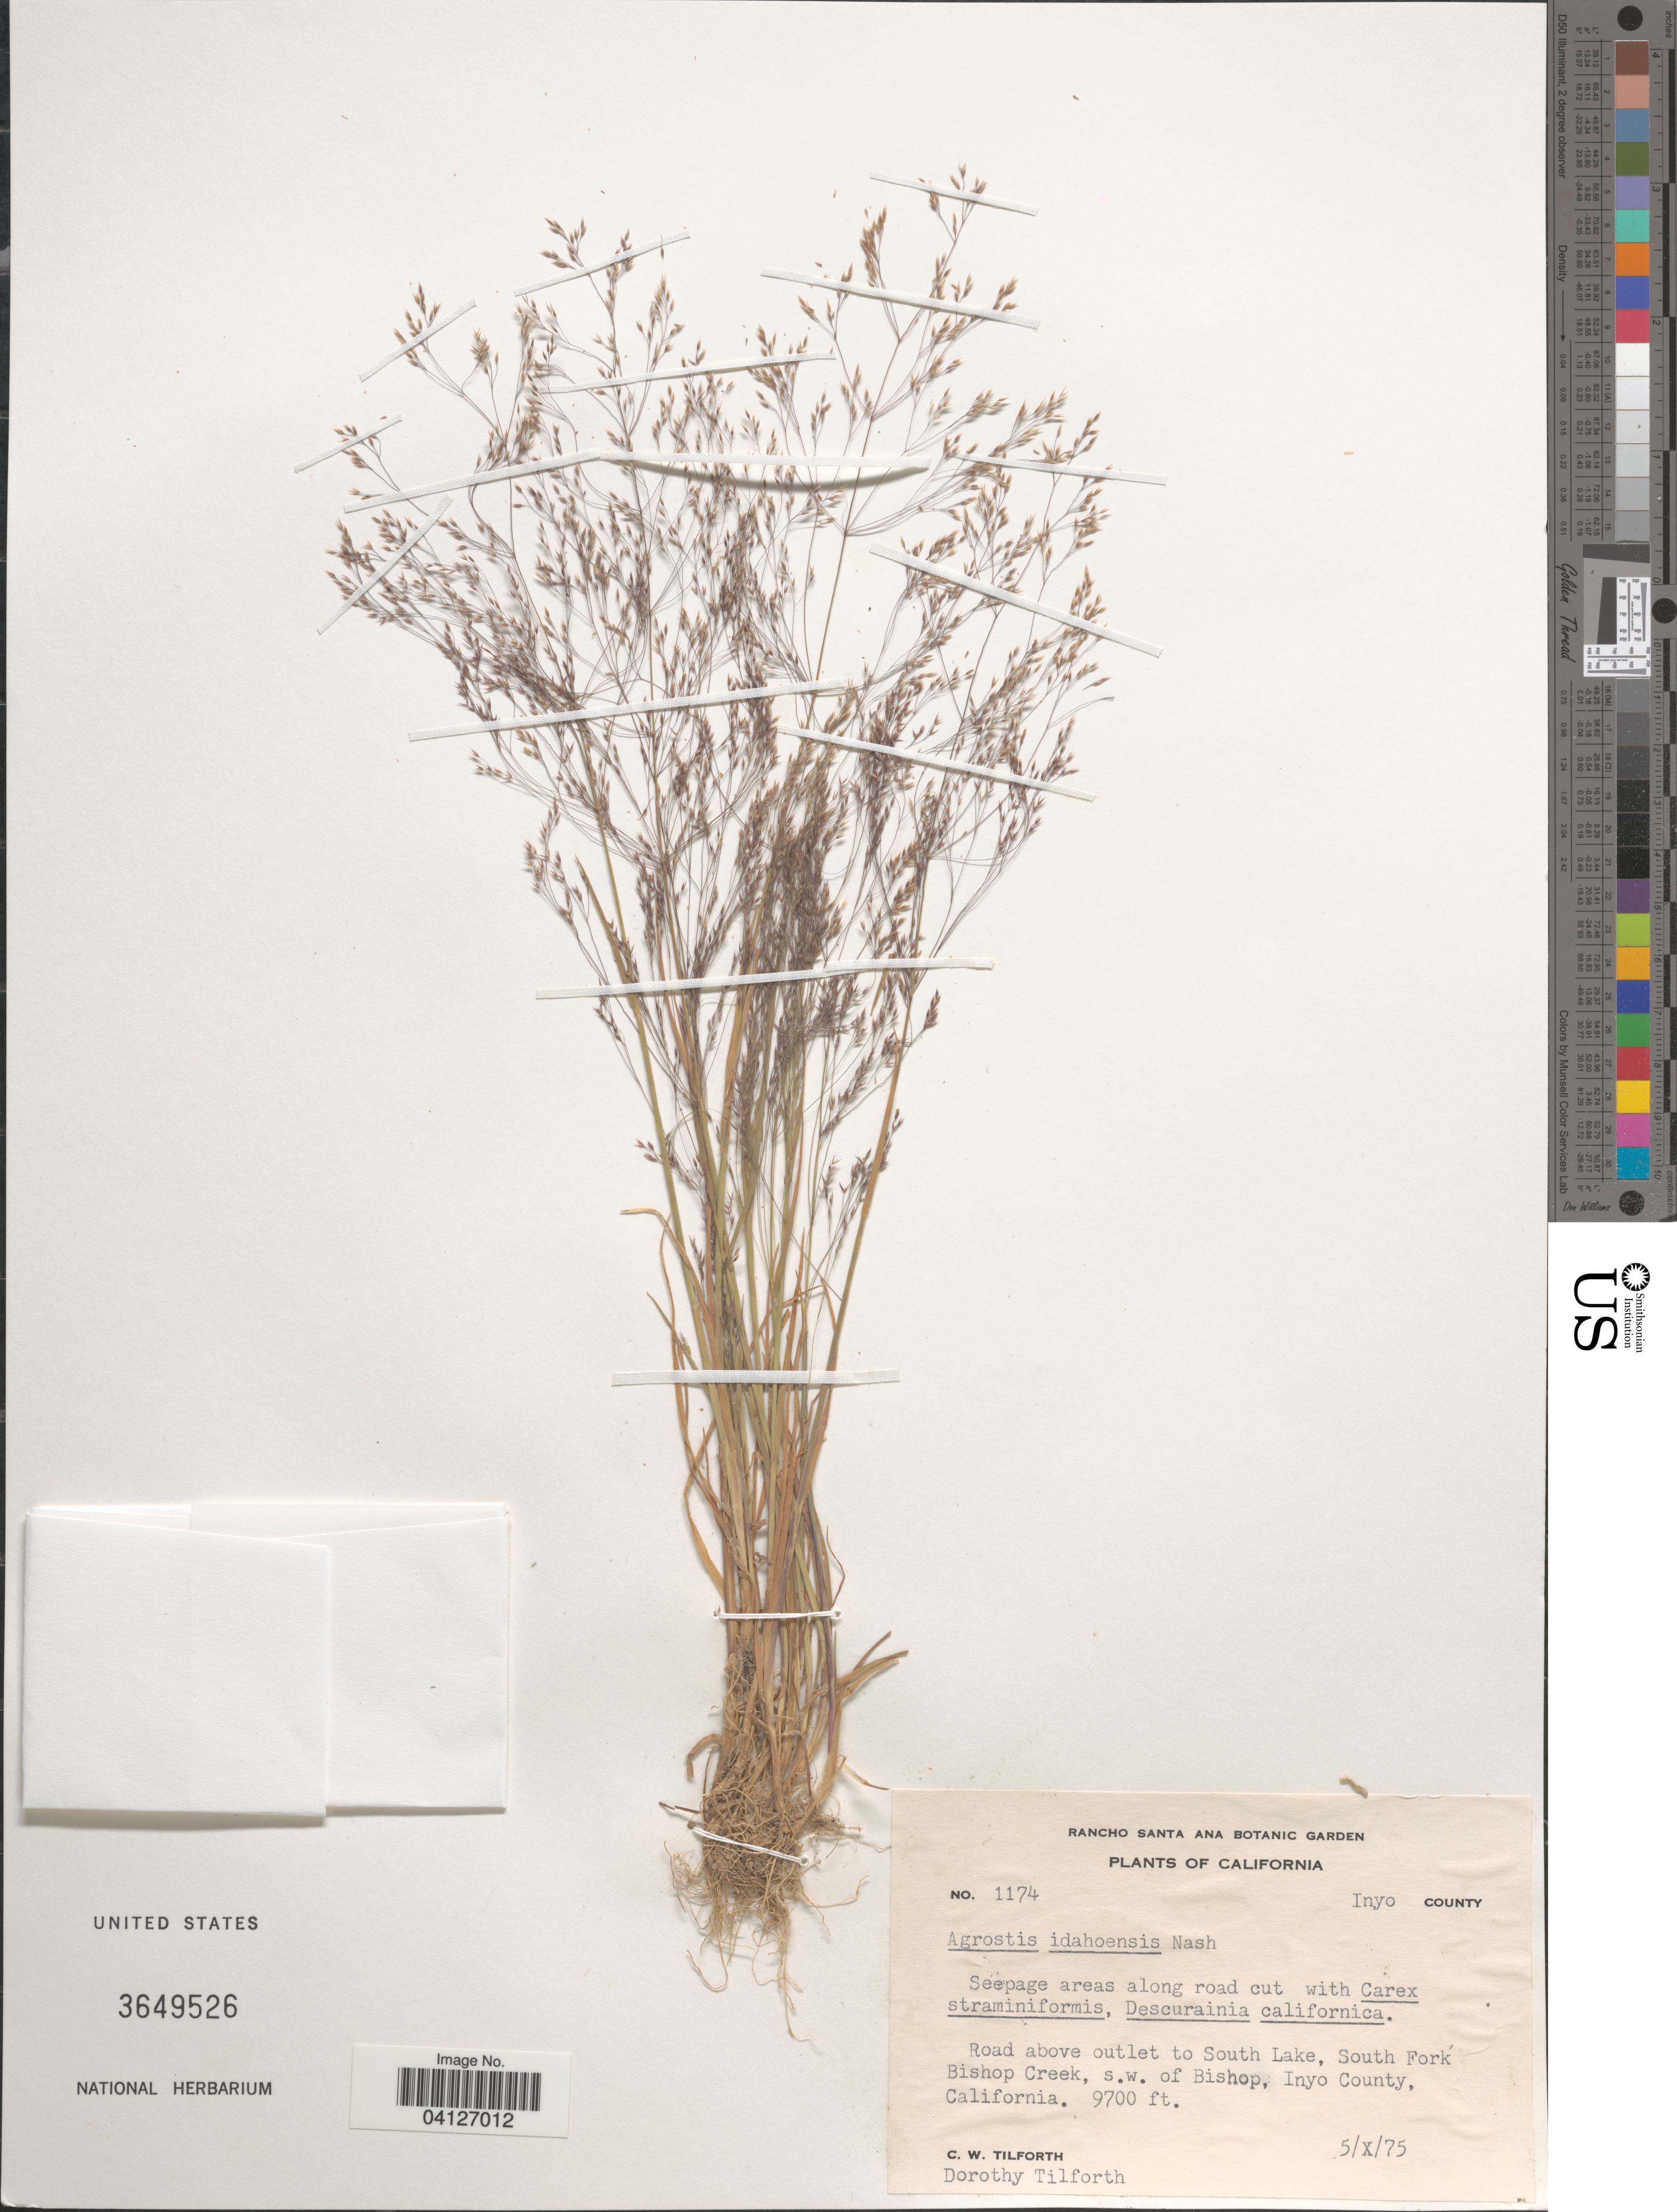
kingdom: Plantae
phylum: Tracheophyta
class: Liliopsida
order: Poales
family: Poaceae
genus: Agrostis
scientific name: Agrostis idahoensis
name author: Nash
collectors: C. Tilforth & D. Tilforth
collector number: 1174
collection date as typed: Transcribed d/m/y: 5/10/75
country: United States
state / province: California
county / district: Inyo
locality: Road above outlet to South Lake, South Fork Bishop Creek, s.w. of Bishop, Inyo County.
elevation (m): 2957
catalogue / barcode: US 3649526